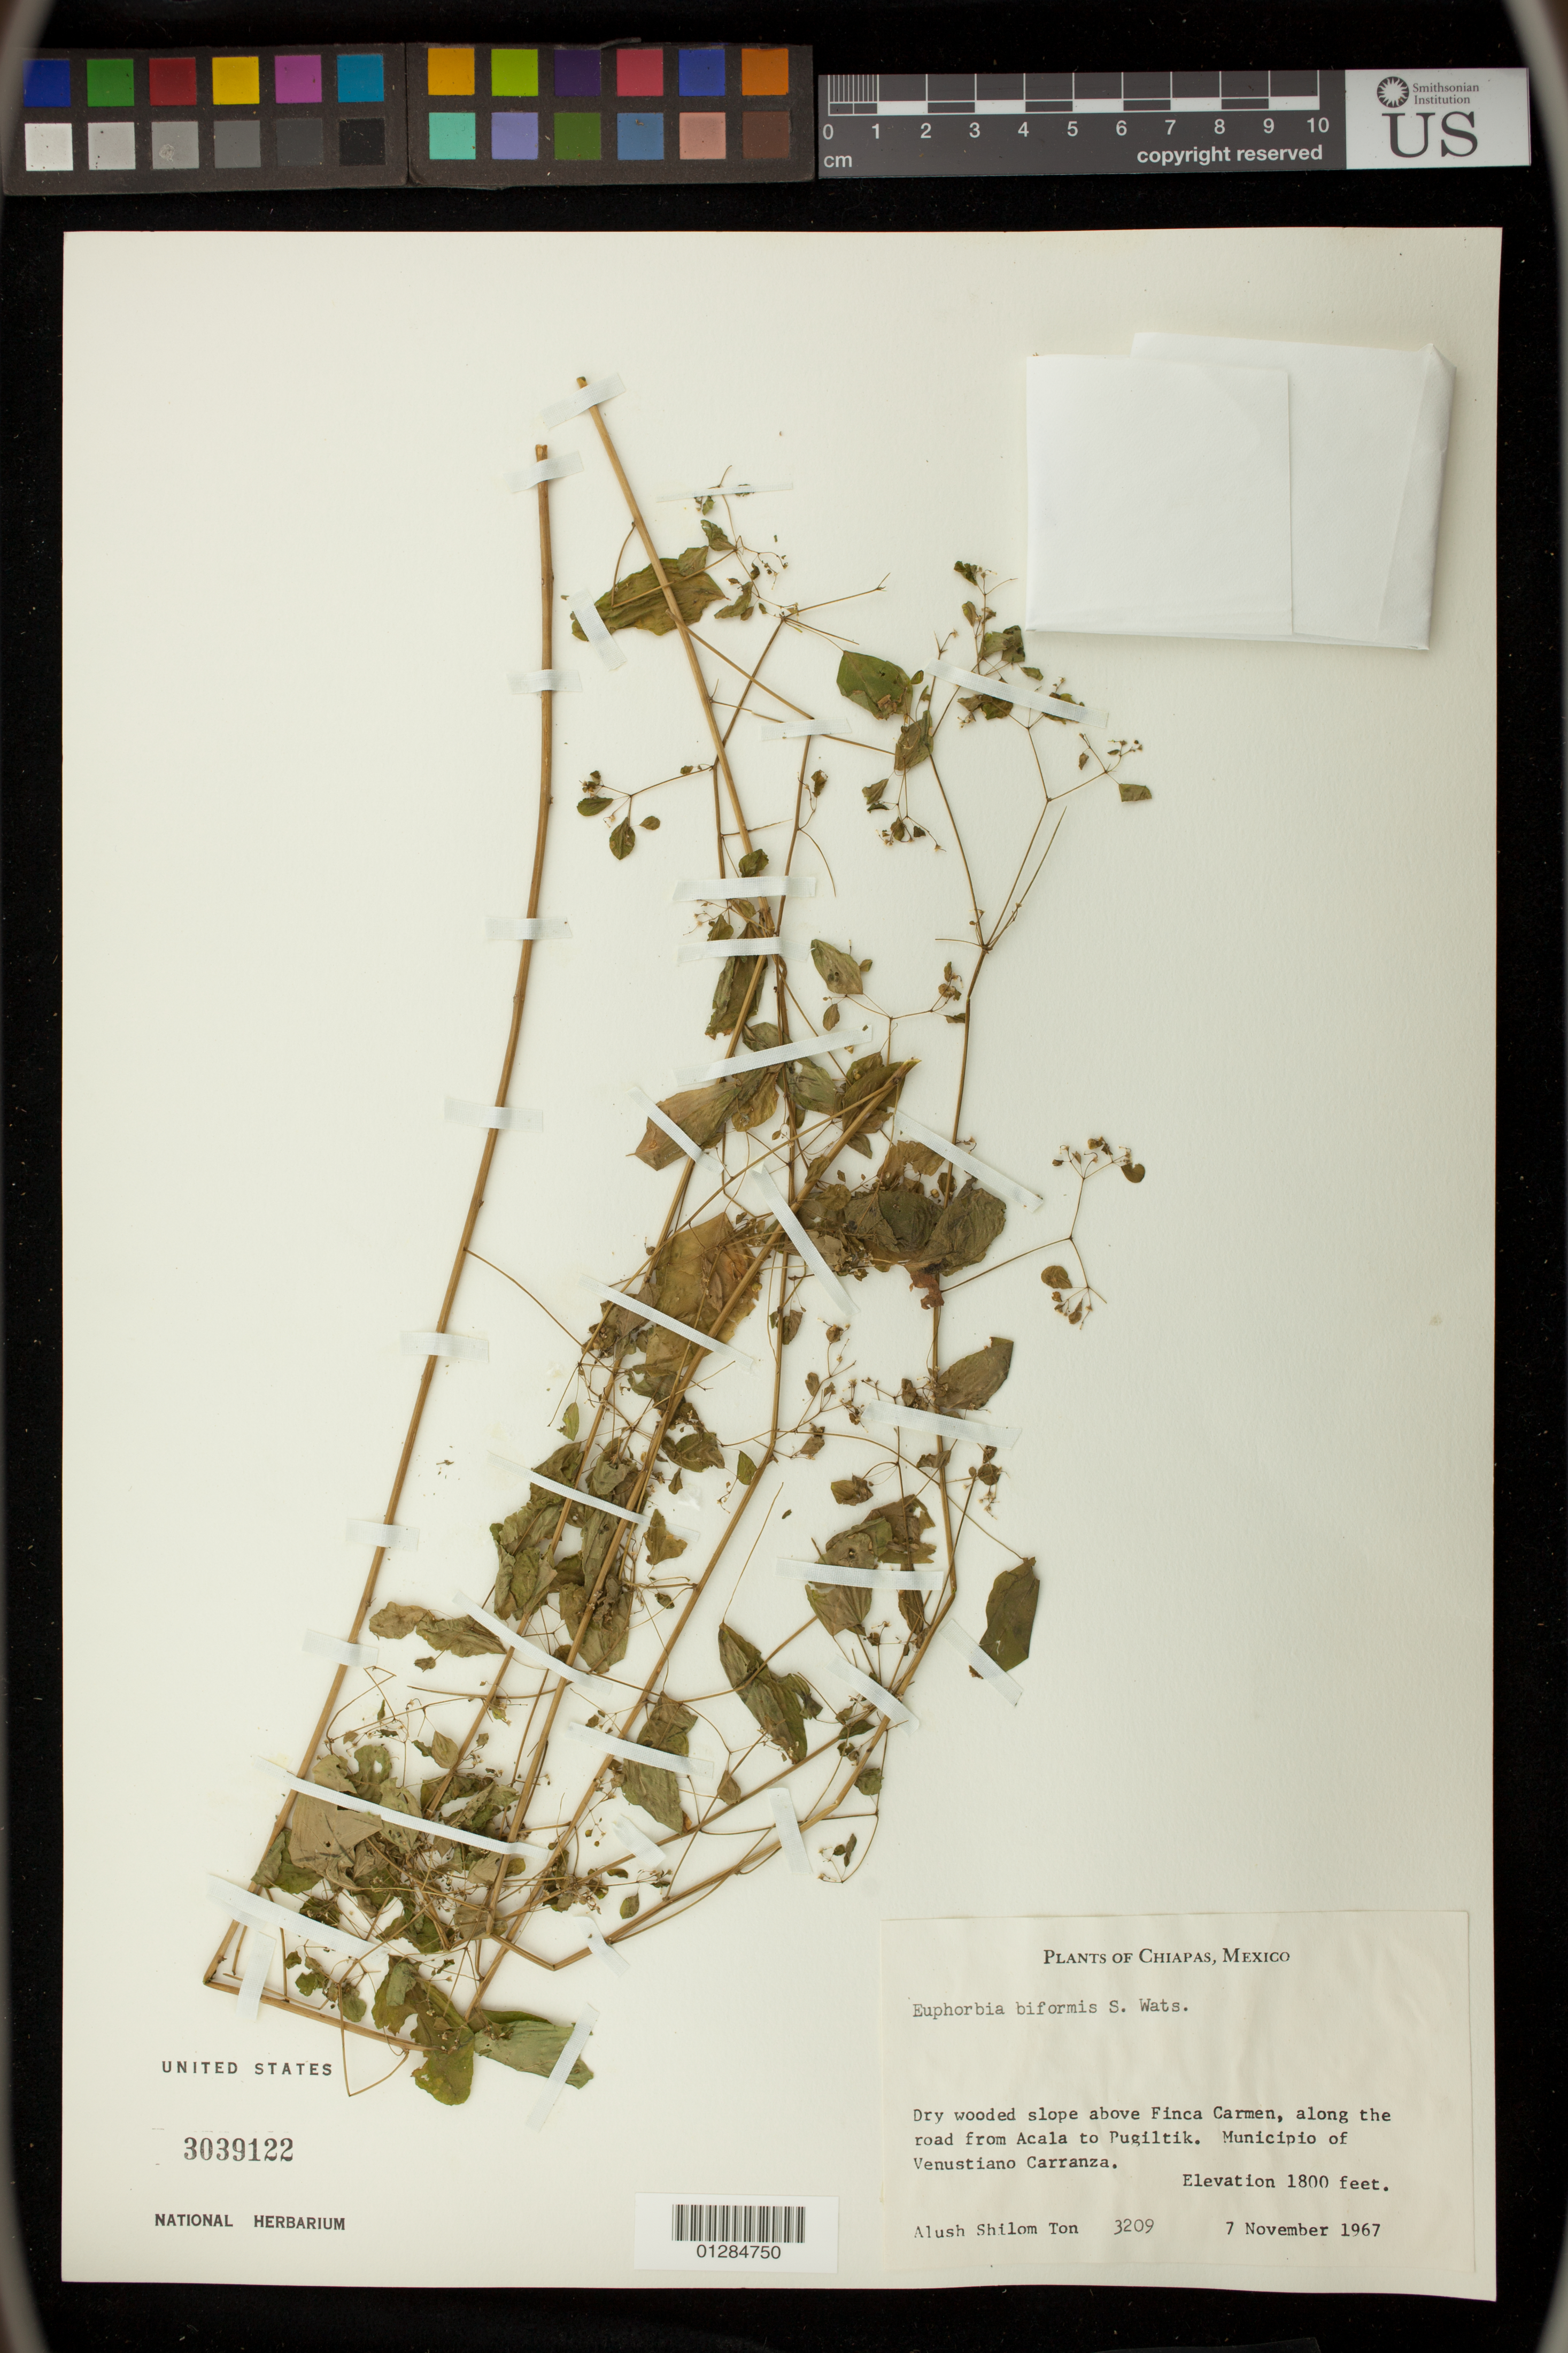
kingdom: Plantae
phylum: Tracheophyta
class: Magnoliopsida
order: Malpighiales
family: Euphorbiaceae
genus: Euphorbia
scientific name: Euphorbia sp.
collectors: A. S. Ton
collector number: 3209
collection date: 1967-11-07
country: Mexico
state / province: Chiapas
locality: above Finca Carmen, along the road from Acala to Pugiltik. Municipio of Venustiano Carranza.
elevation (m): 549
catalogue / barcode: US 3039122